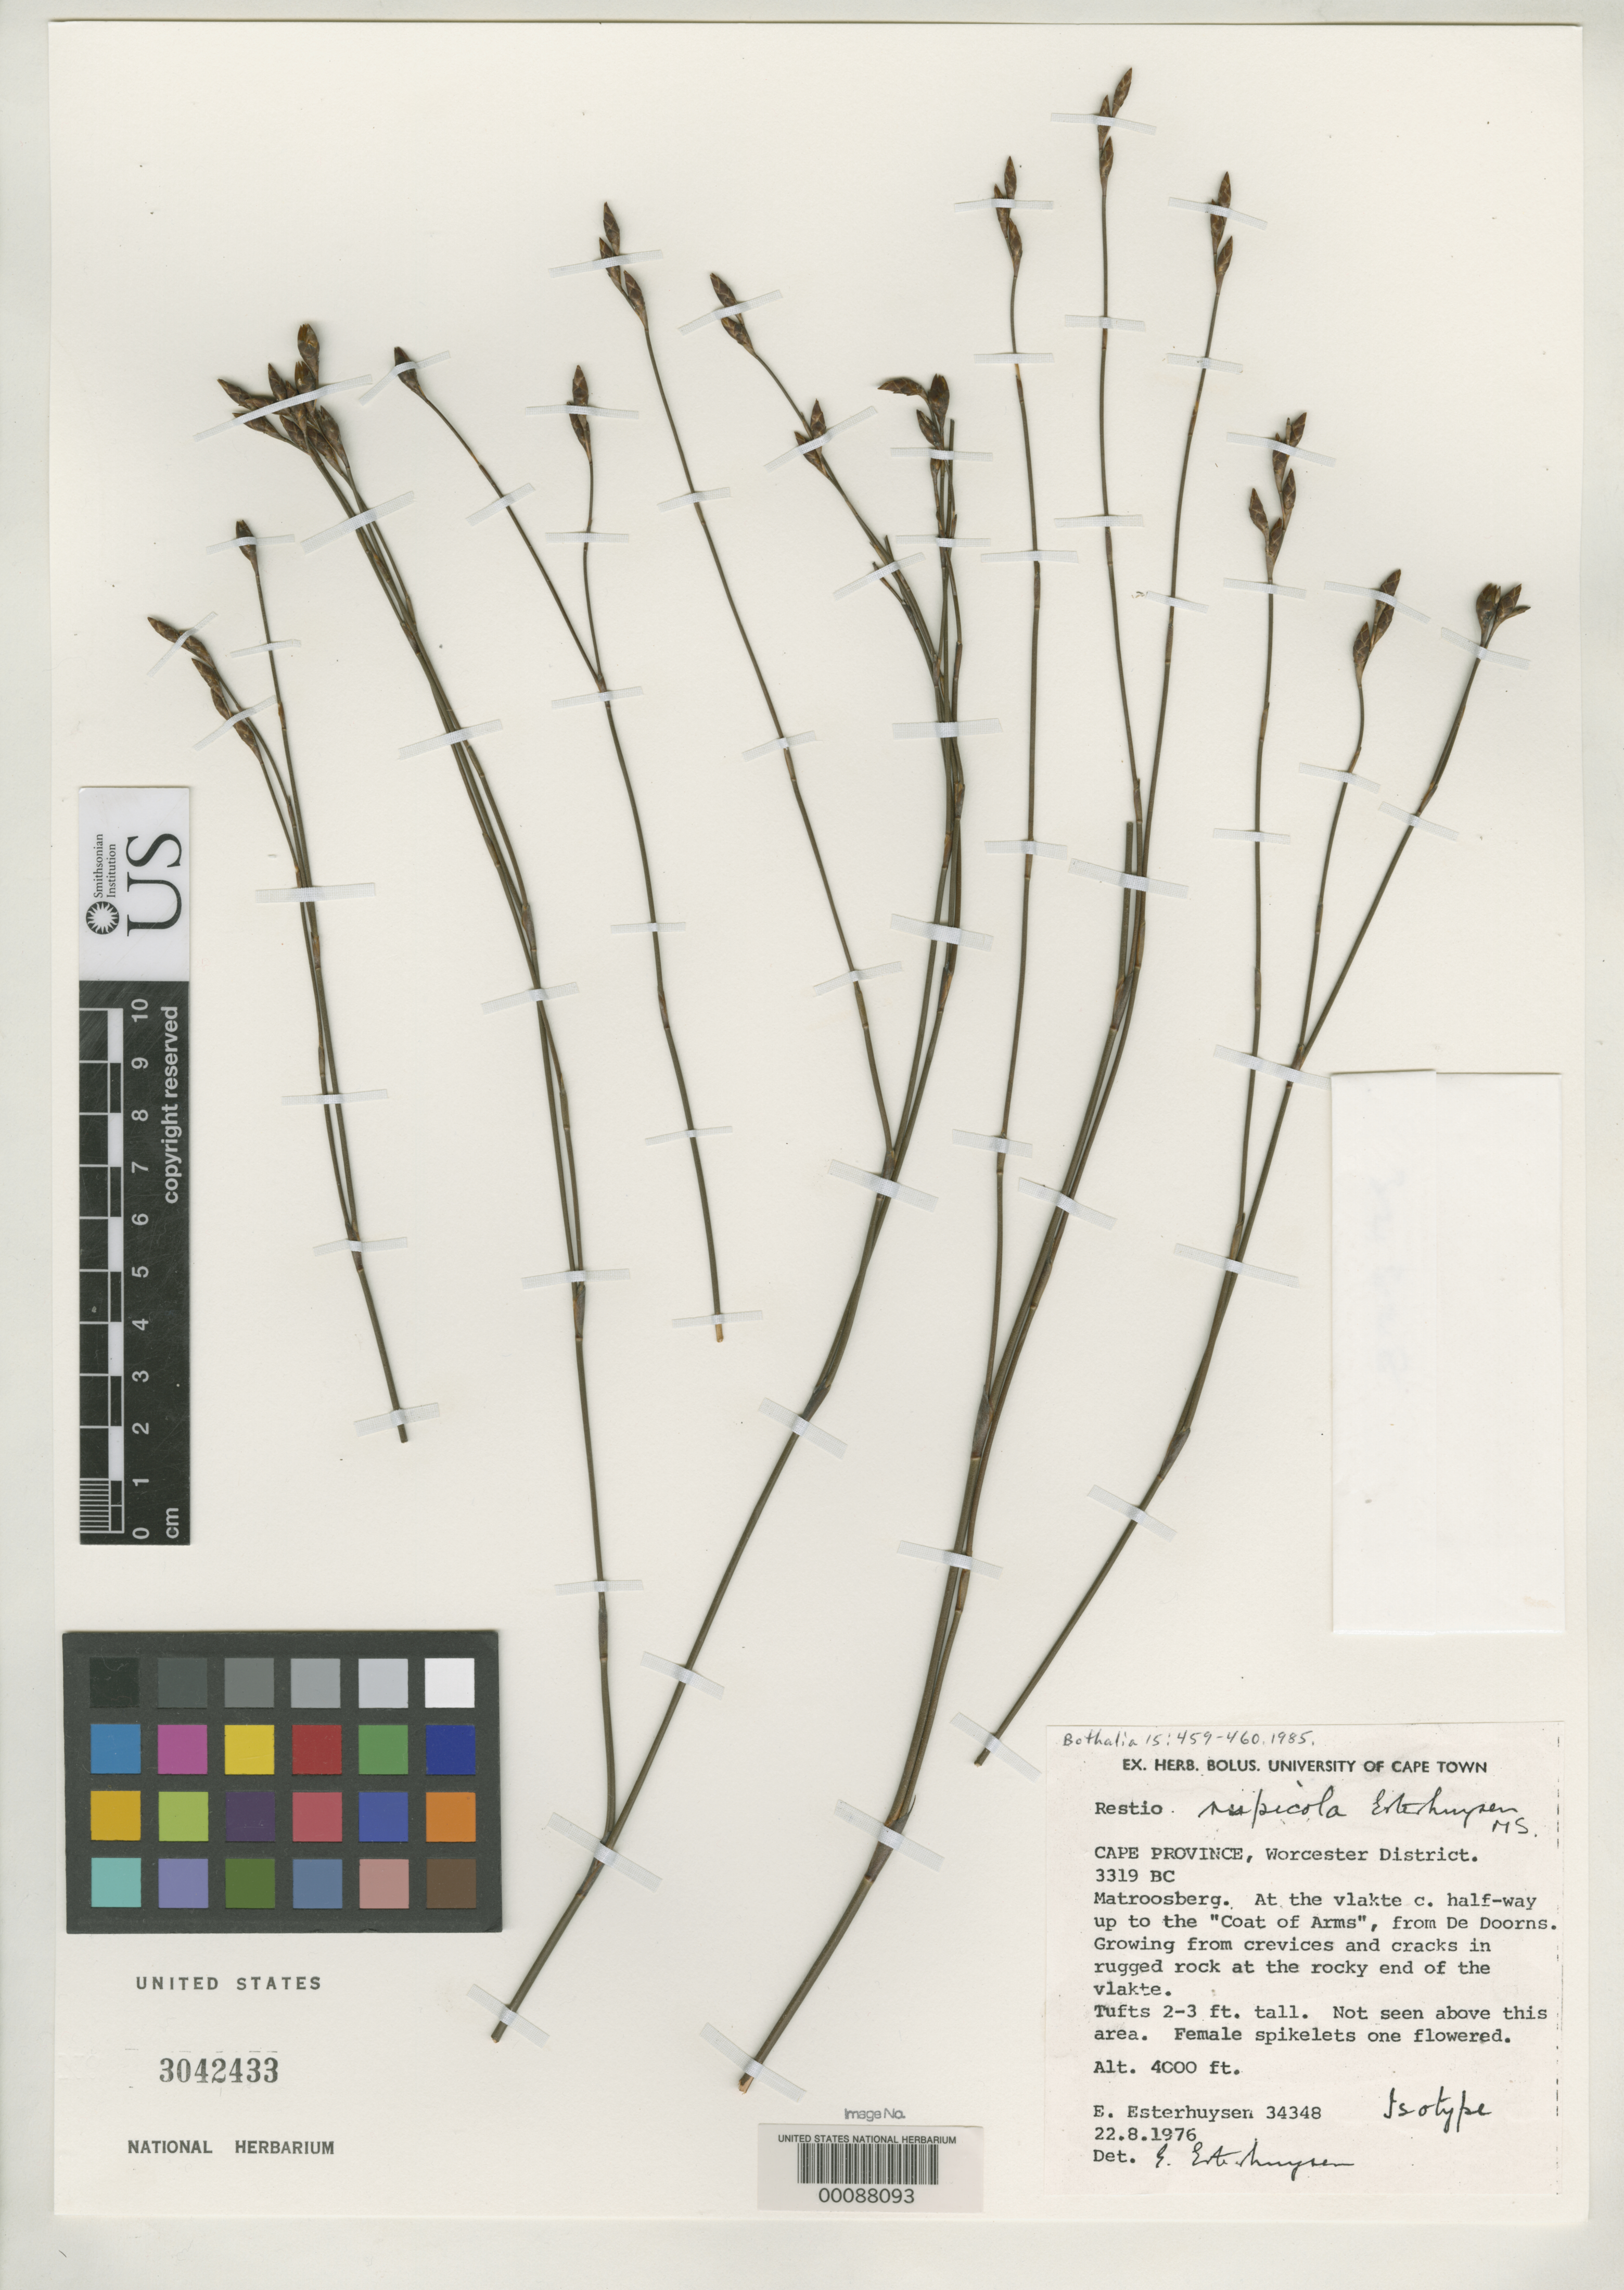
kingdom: Plantae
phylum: Tracheophyta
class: Liliopsida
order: Poales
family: Restionaceae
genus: Restio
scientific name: Restio rupicola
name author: Esterh.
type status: Isotype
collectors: E. E. Esterhuysen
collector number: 34348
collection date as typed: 22 Aug 1976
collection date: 1976-08-22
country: South Africa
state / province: Western Cape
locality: Matroosberg. Worcester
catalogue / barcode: US 3042433